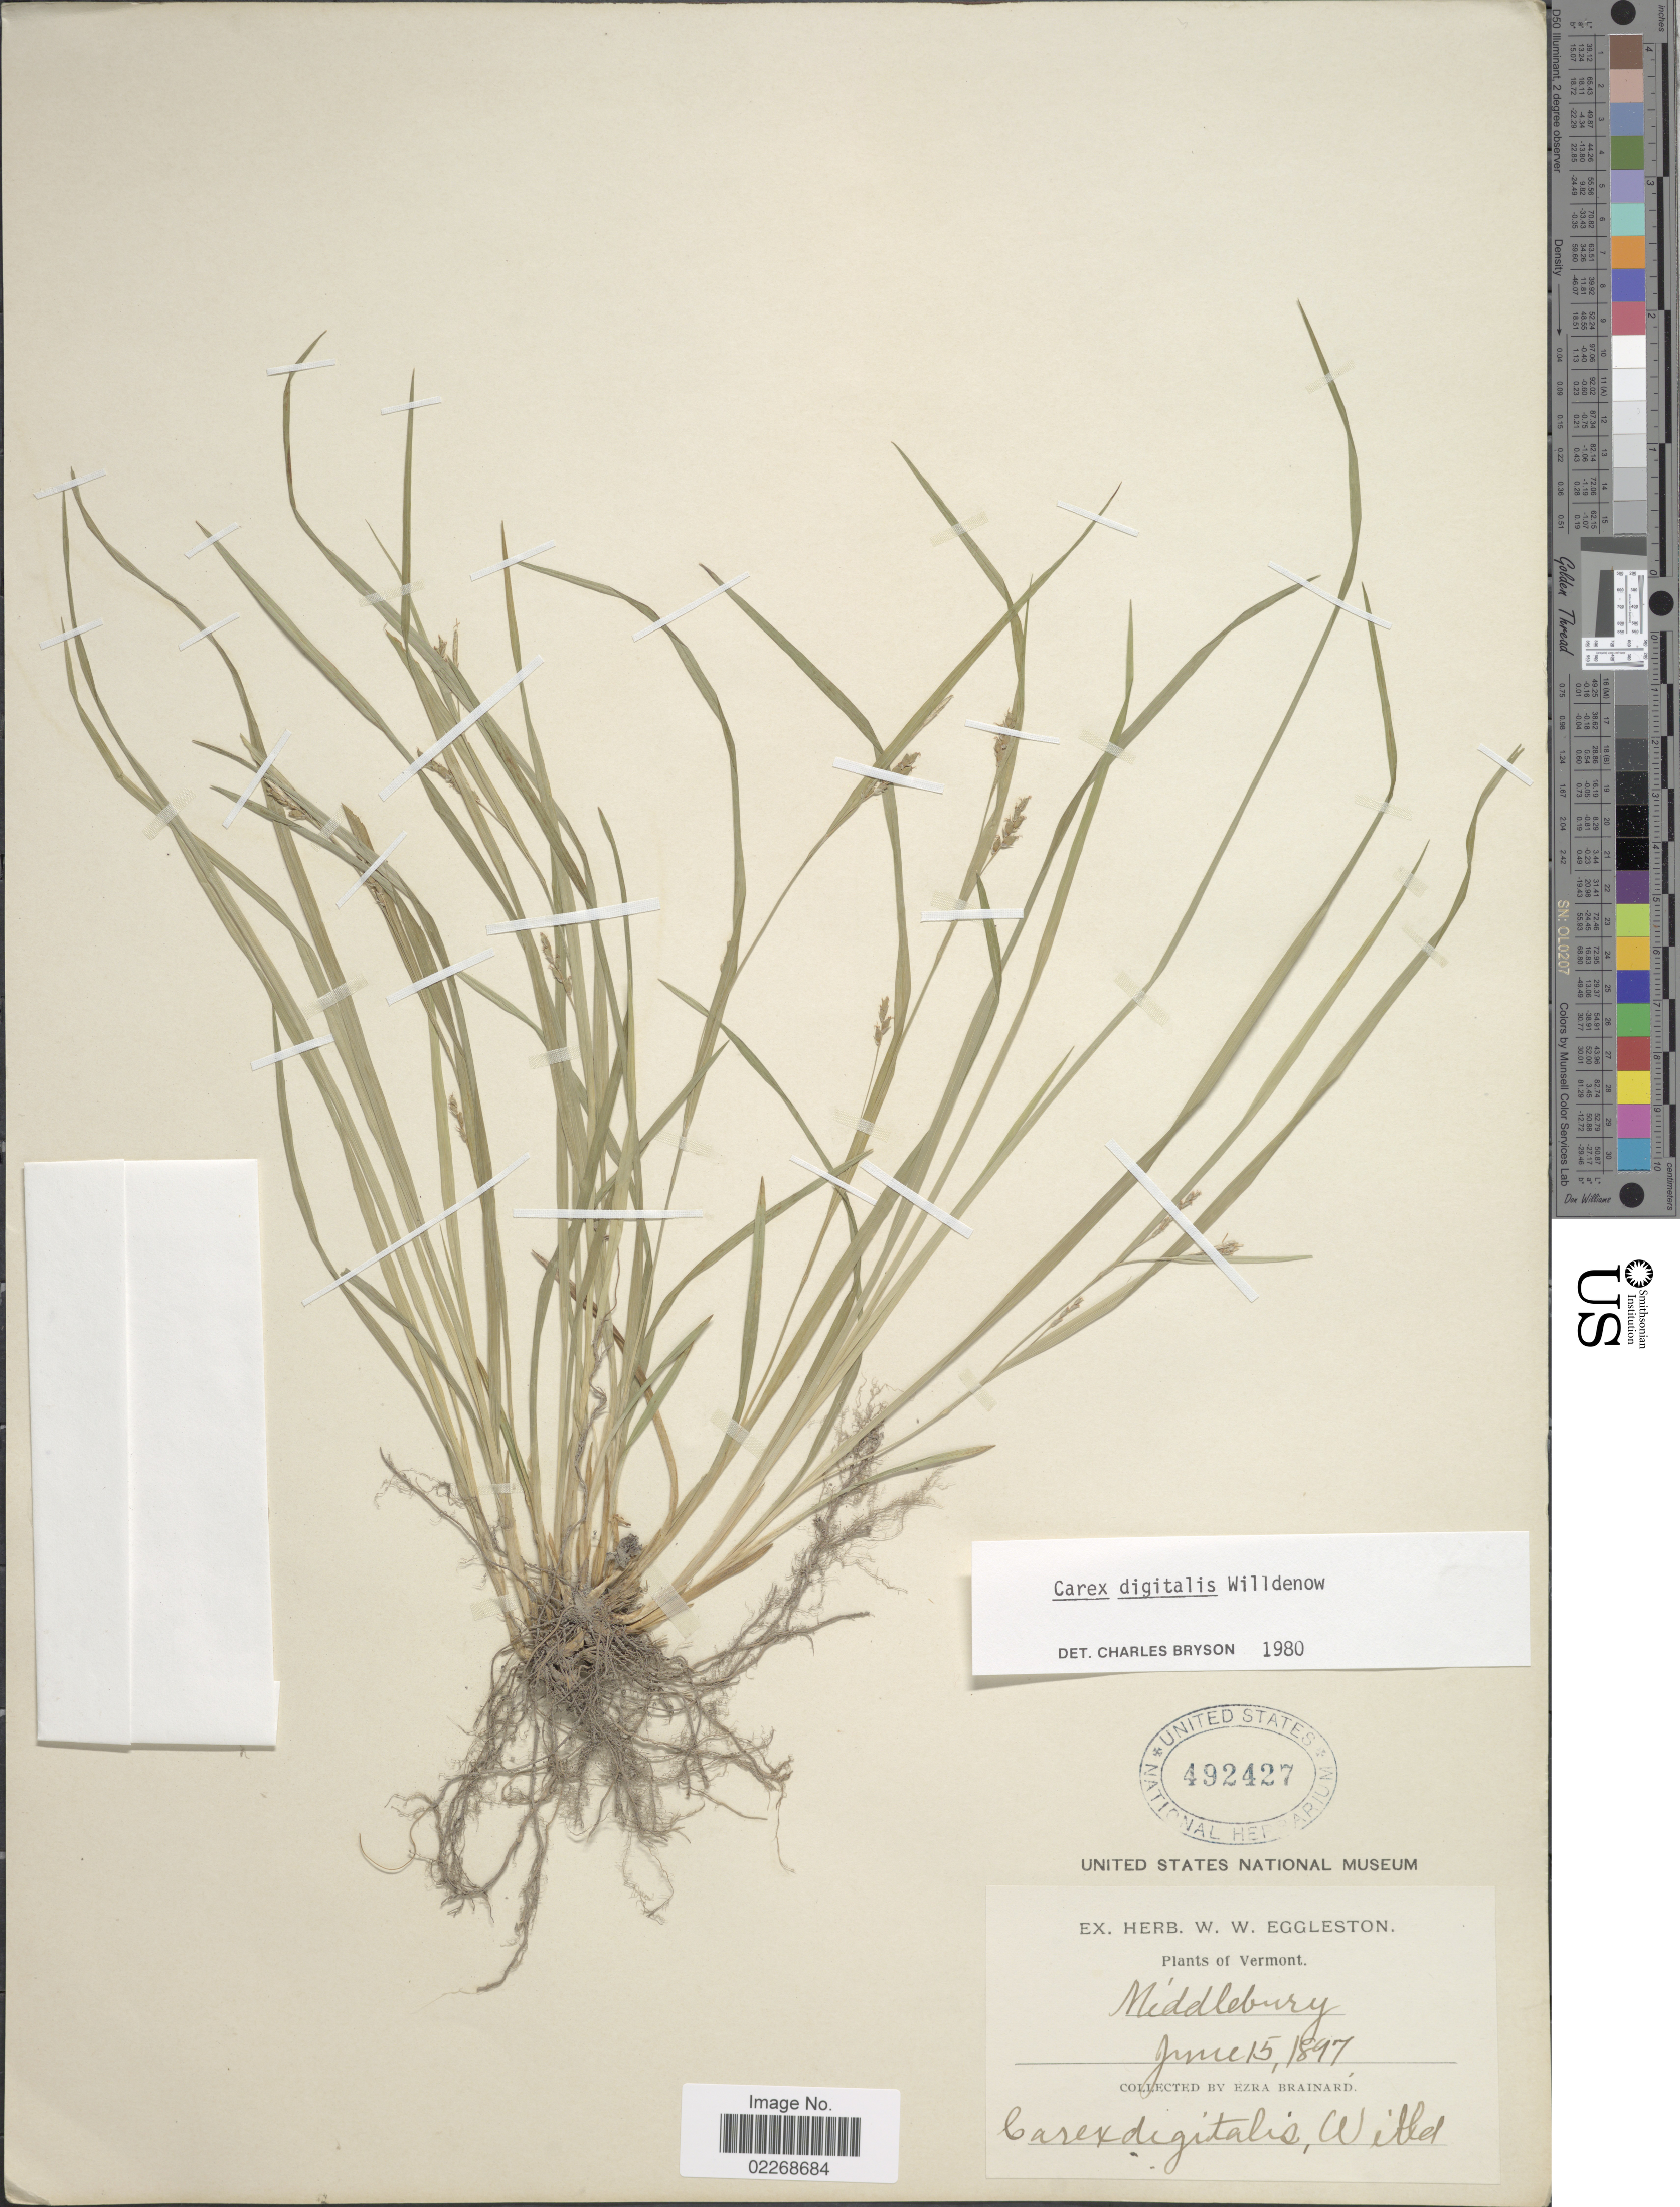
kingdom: Plantae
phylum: Tracheophyta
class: Liliopsida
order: Poales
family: Cyperaceae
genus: Carex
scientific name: Carex digitalis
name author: Willd.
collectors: E. Brainard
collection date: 1897-06-15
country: United States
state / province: Vermont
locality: Middlebury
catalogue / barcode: US 492427